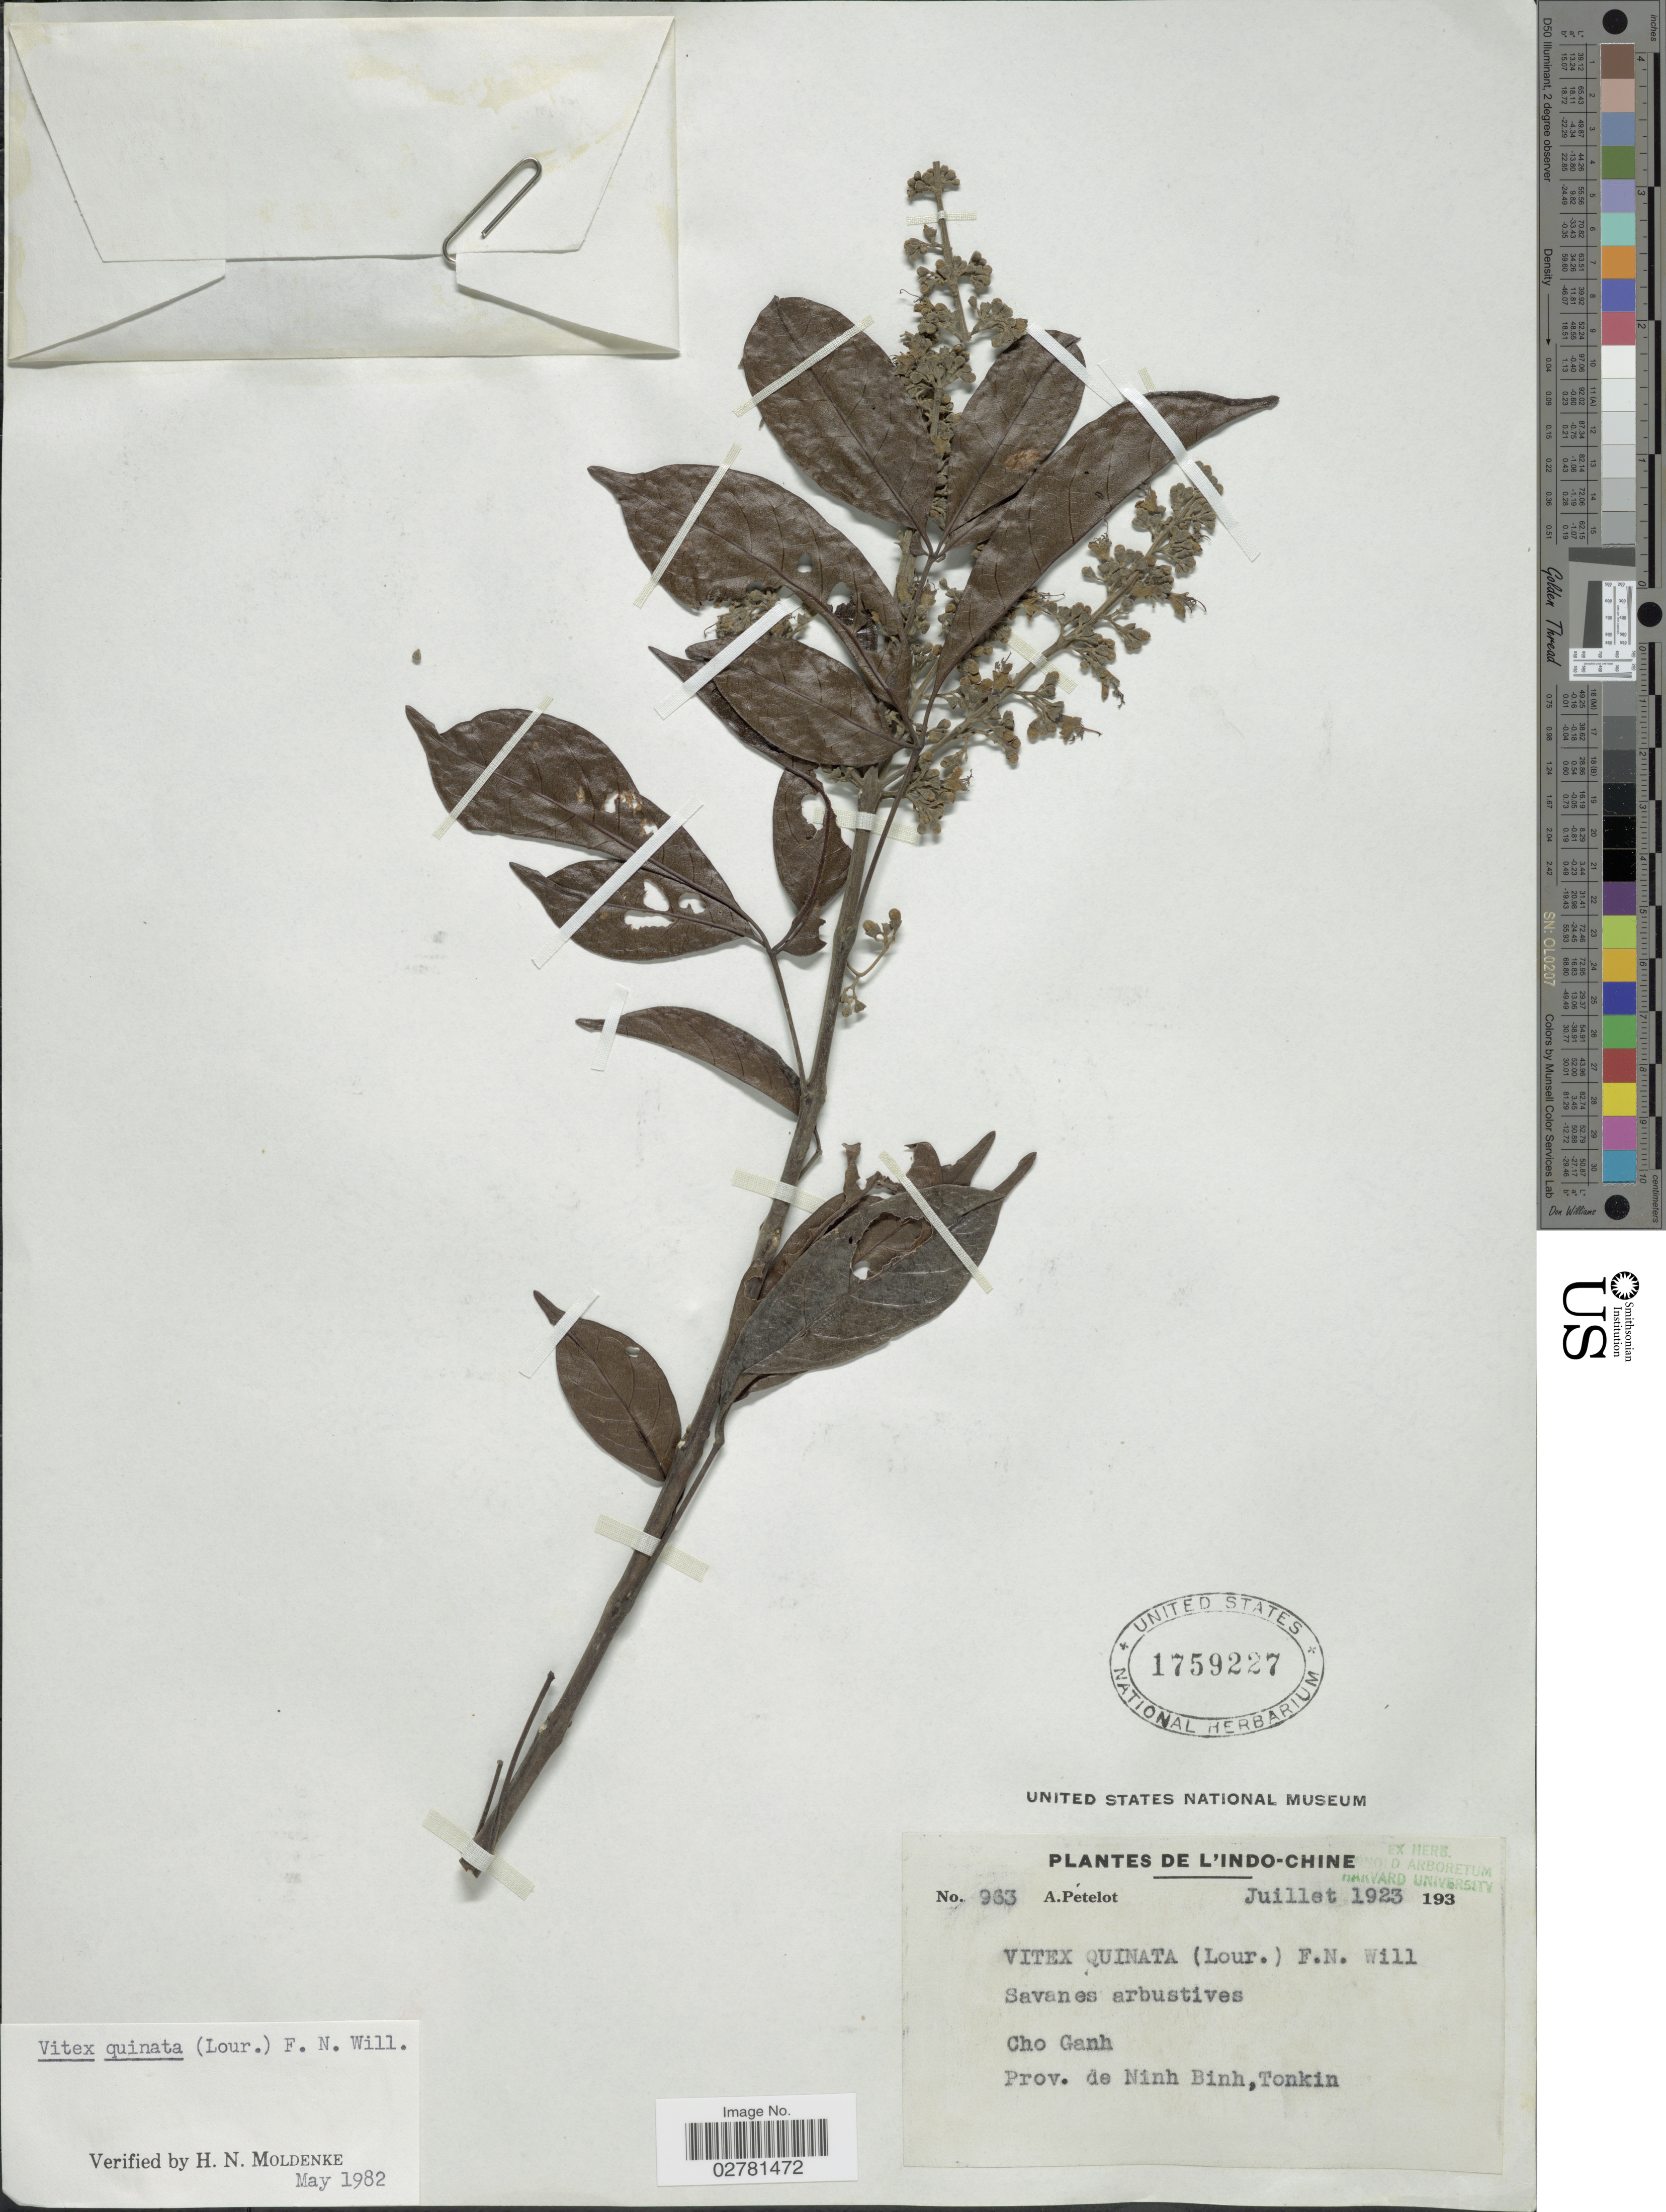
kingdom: Plantae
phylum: Tracheophyta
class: Magnoliopsida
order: Lamiales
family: Lamiaceae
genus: Vitex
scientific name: Vitex quinata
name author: (Lour.) F.N. Williams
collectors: A. Petelot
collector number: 963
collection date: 1923-07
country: Vietnam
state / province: Ninh Binh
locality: L'Indo-Chine. Cho Ganh. Tonkin.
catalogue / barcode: US 1759227